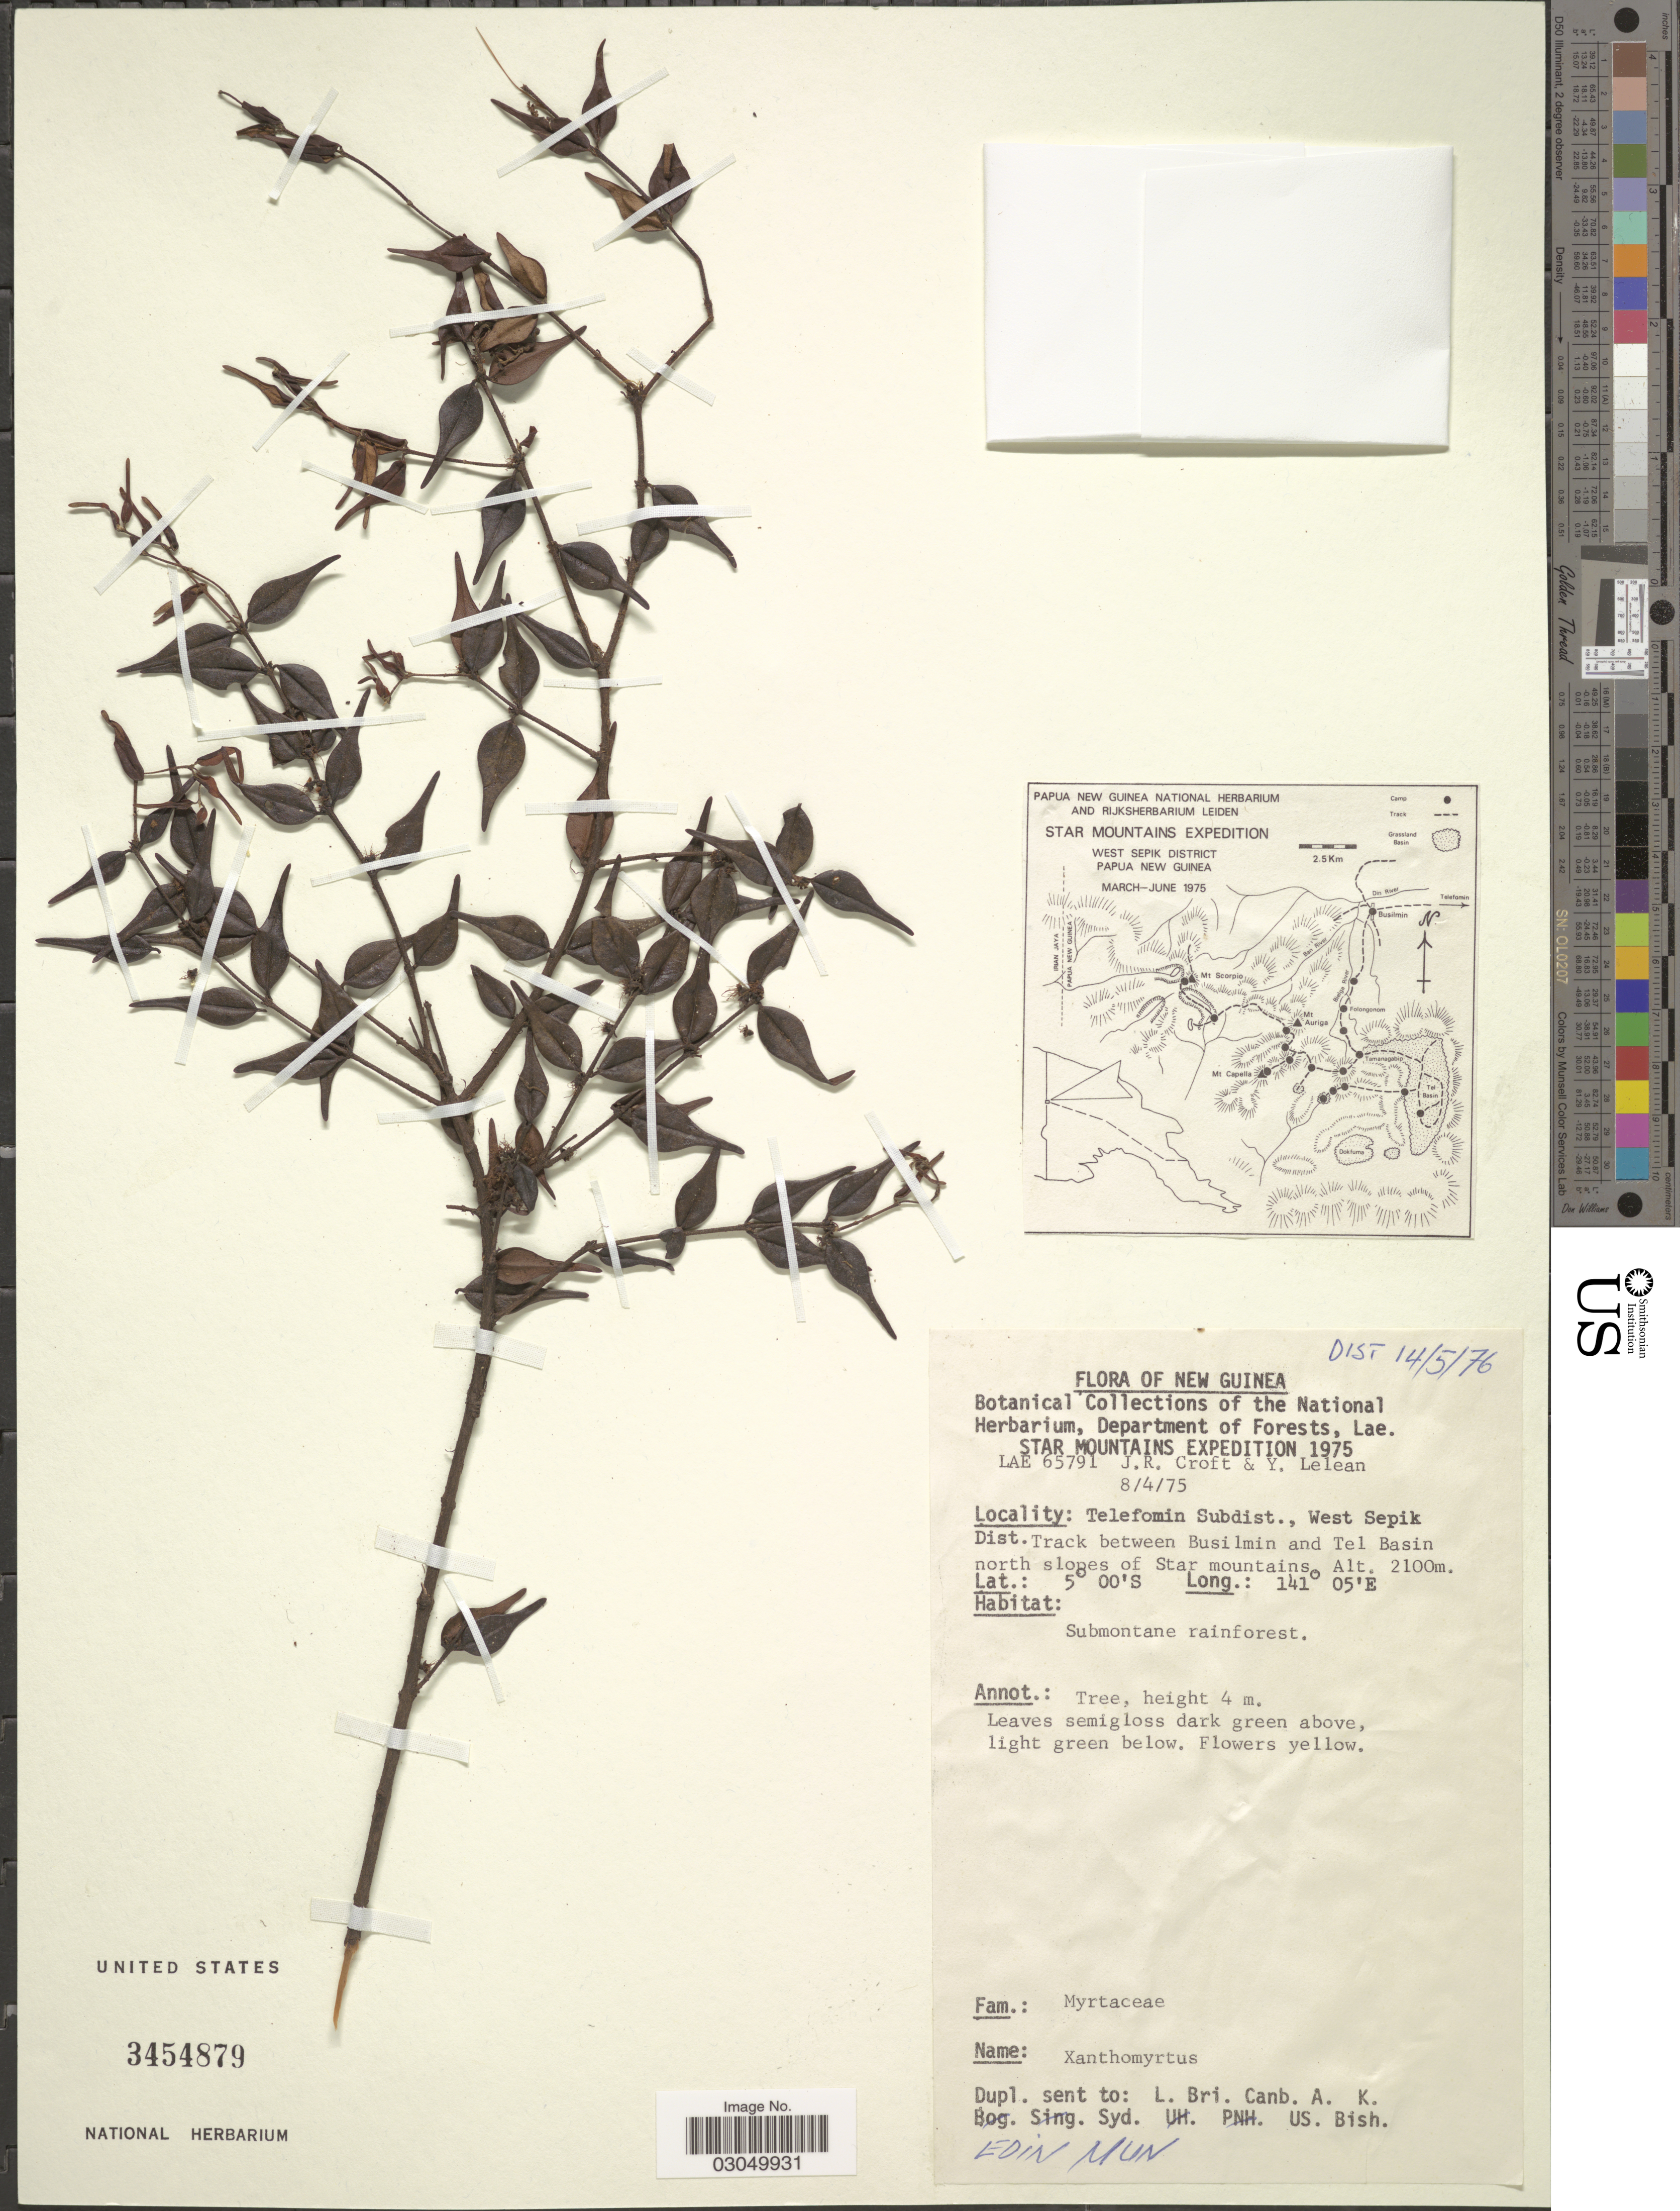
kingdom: Plantae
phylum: Tracheophyta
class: Magnoliopsida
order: Myrtales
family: Myrtaceae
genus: Xanthomyrtus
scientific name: Xanthomyrtus sp.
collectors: J. R. Croft & Y. Lelean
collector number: LAE 65791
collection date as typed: Transcribed d/m/y: 8/4/75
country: Papua New Guinea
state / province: Sandaun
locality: New Guinea. Star Mountains. Telefomin Subdist., West Sepik Dist. Track between Busilmin and Tel Basin north slopes of Star mountains.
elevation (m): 2100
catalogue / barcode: US 3454879